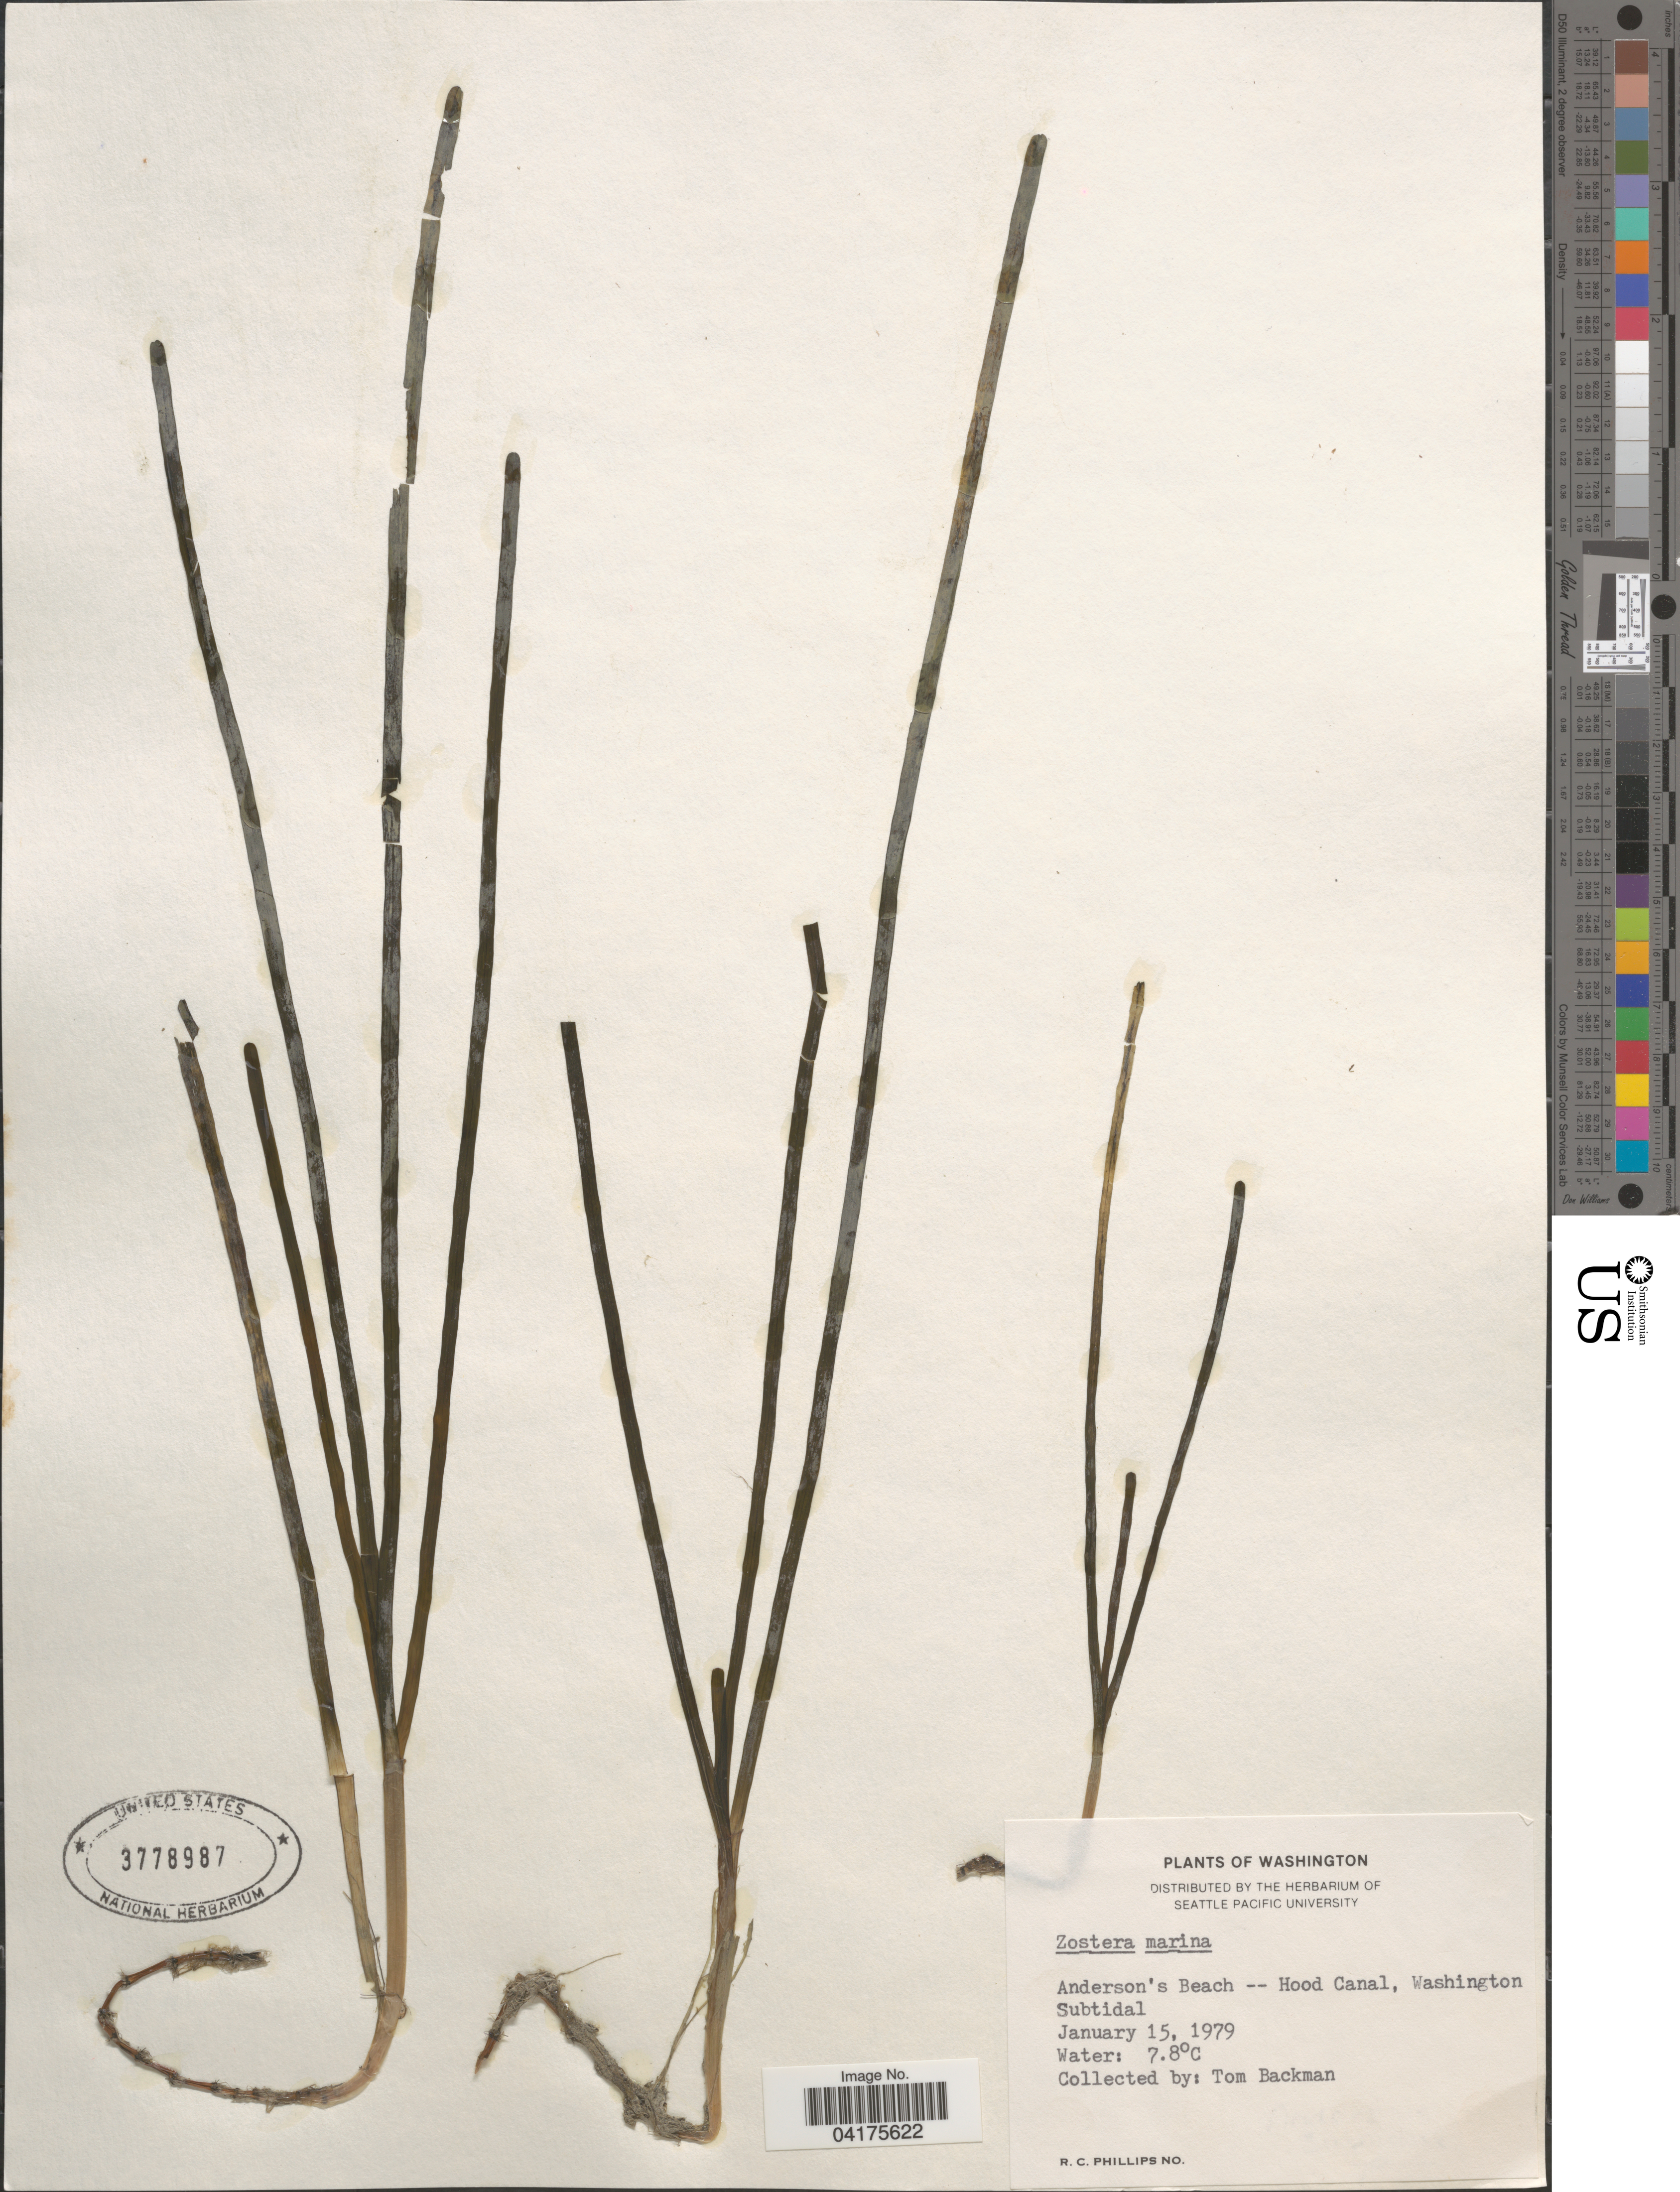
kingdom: Plantae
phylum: Tracheophyta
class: Liliopsida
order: Alismatales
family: Zosteraceae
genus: Zostera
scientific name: Zostera marina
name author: L.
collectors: T. Backman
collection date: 1979-01-15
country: United States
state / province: Washington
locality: Anderson's Beach -- Hood Canal.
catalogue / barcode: US 3778987